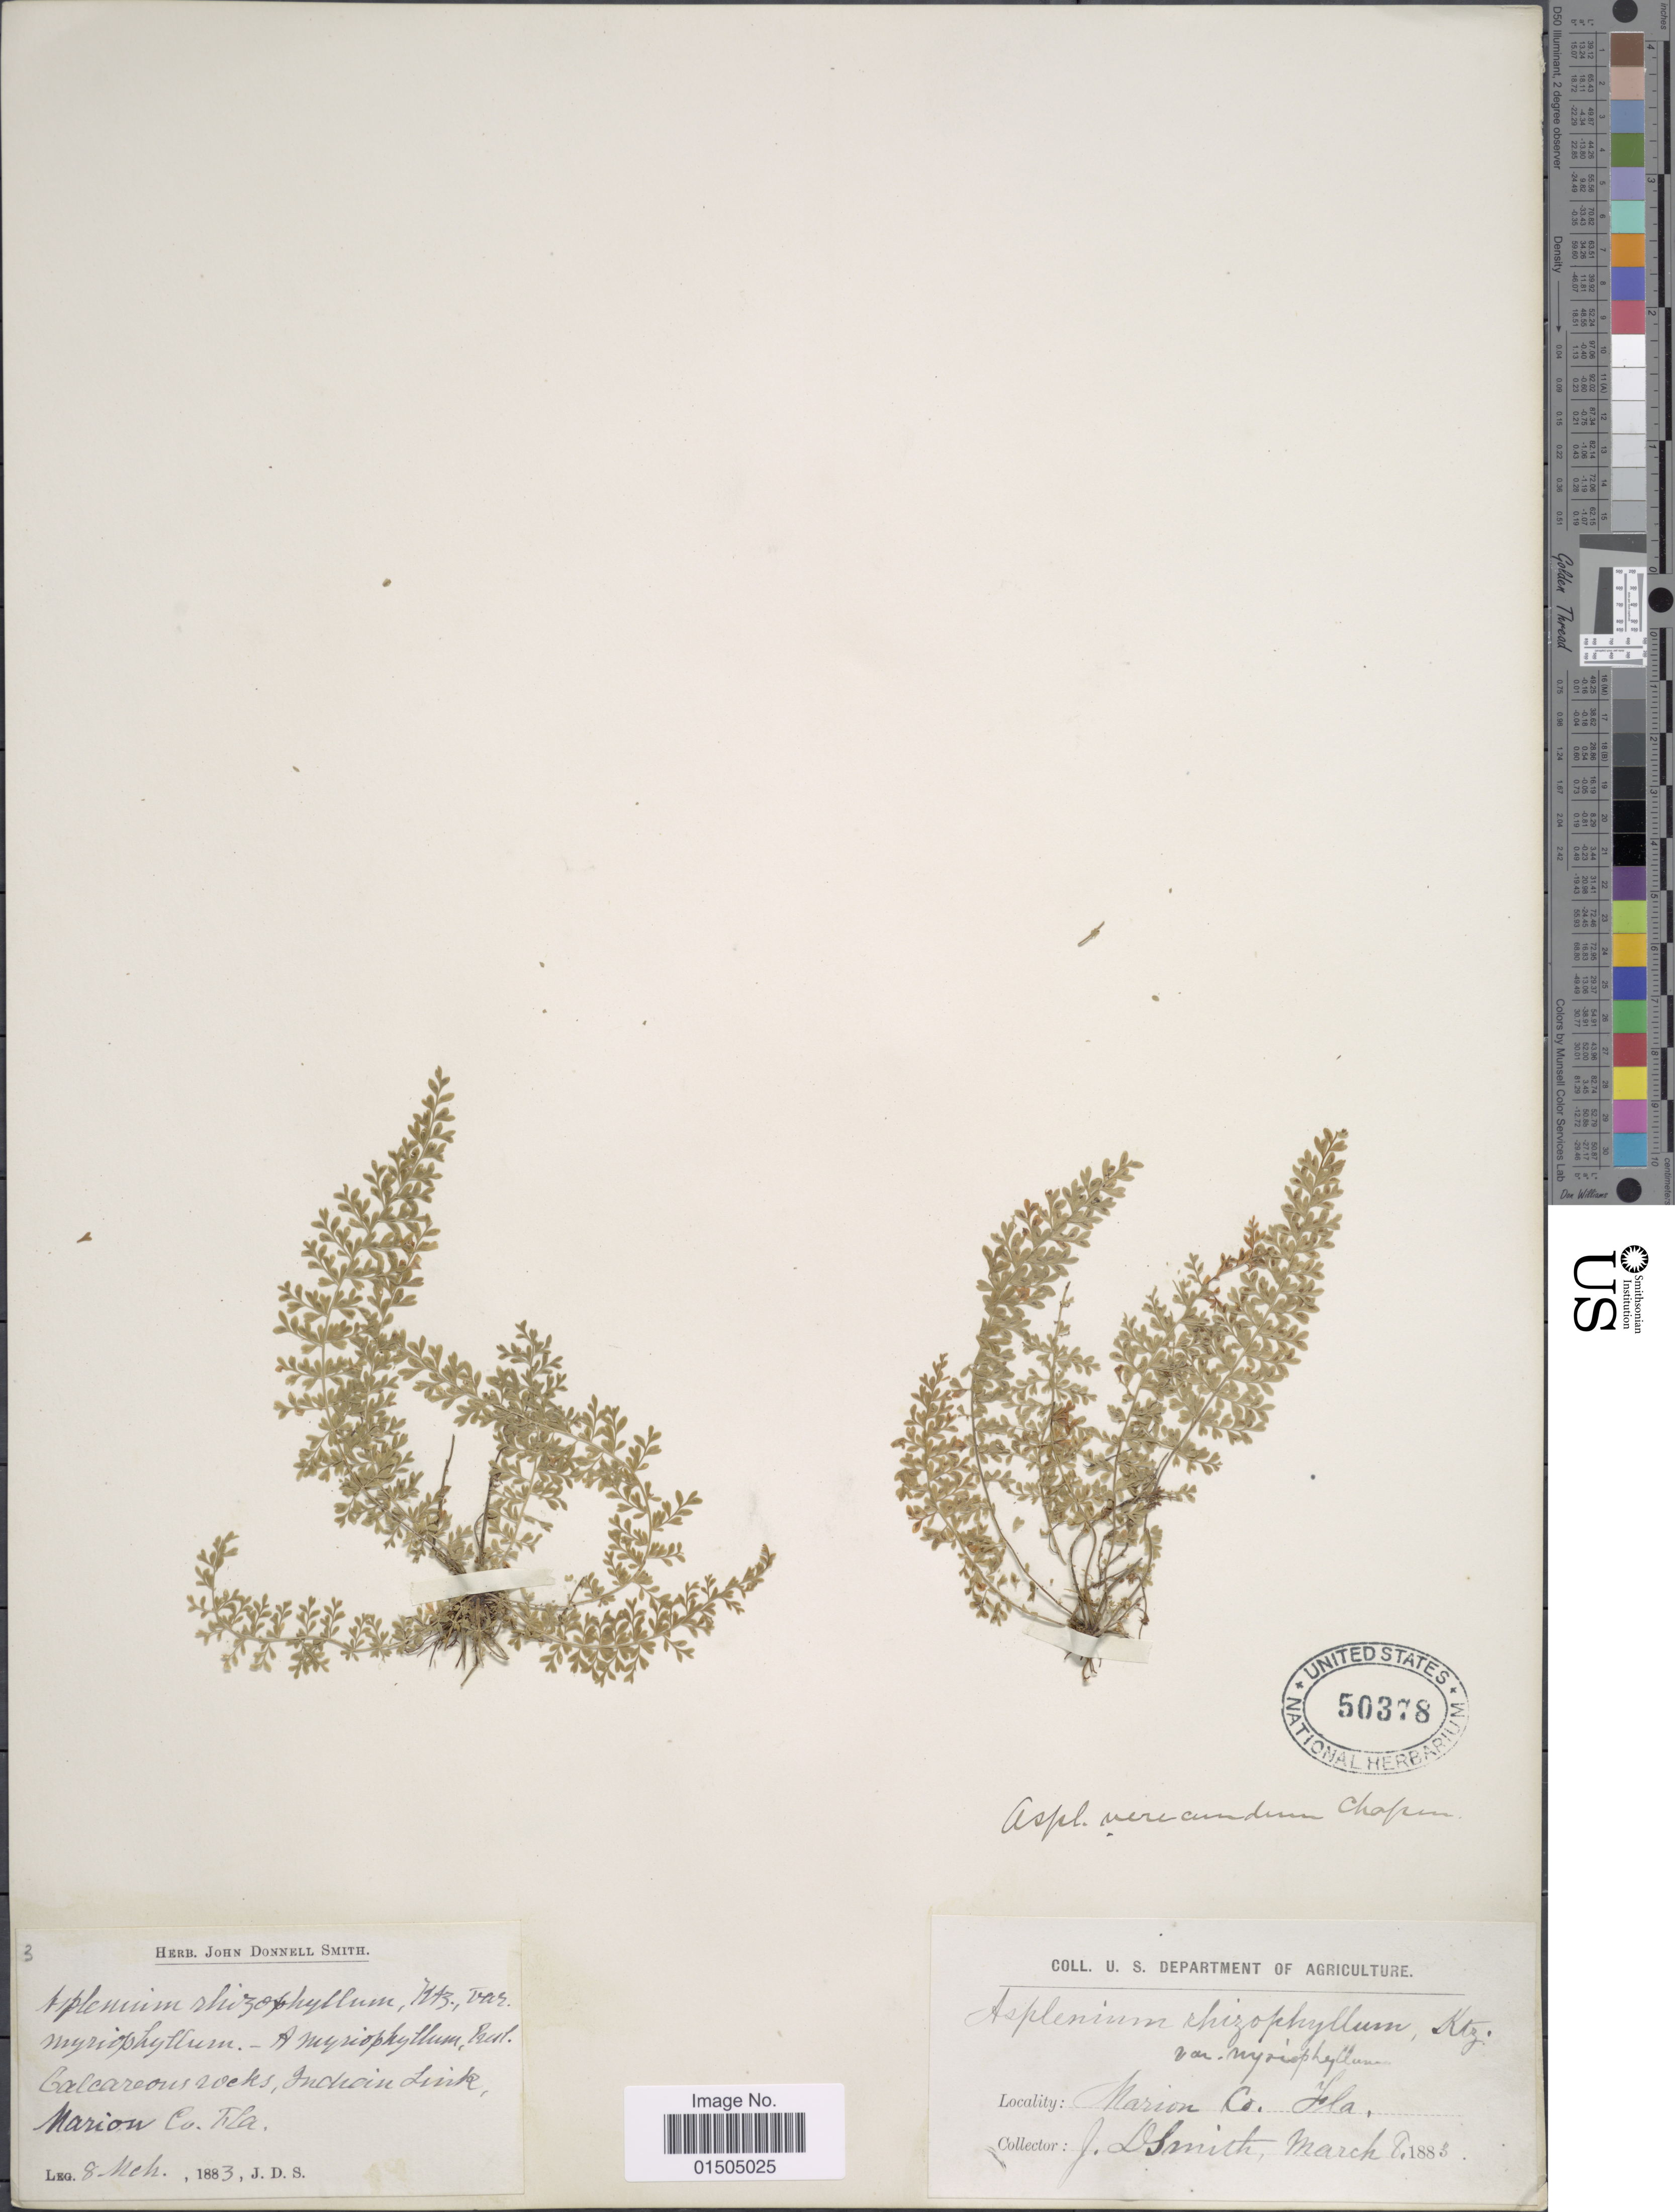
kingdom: Plantae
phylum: Tracheophyta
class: Polypodiopsida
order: Polypodiales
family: Aspleniaceae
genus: Asplenium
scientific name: Asplenium verecundum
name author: Chapm.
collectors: J. Donnell Smith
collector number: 3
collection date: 1883-03-08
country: United States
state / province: Florida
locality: Calcareous rocks, Indian Sink, Marion Co.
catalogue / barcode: US 50378